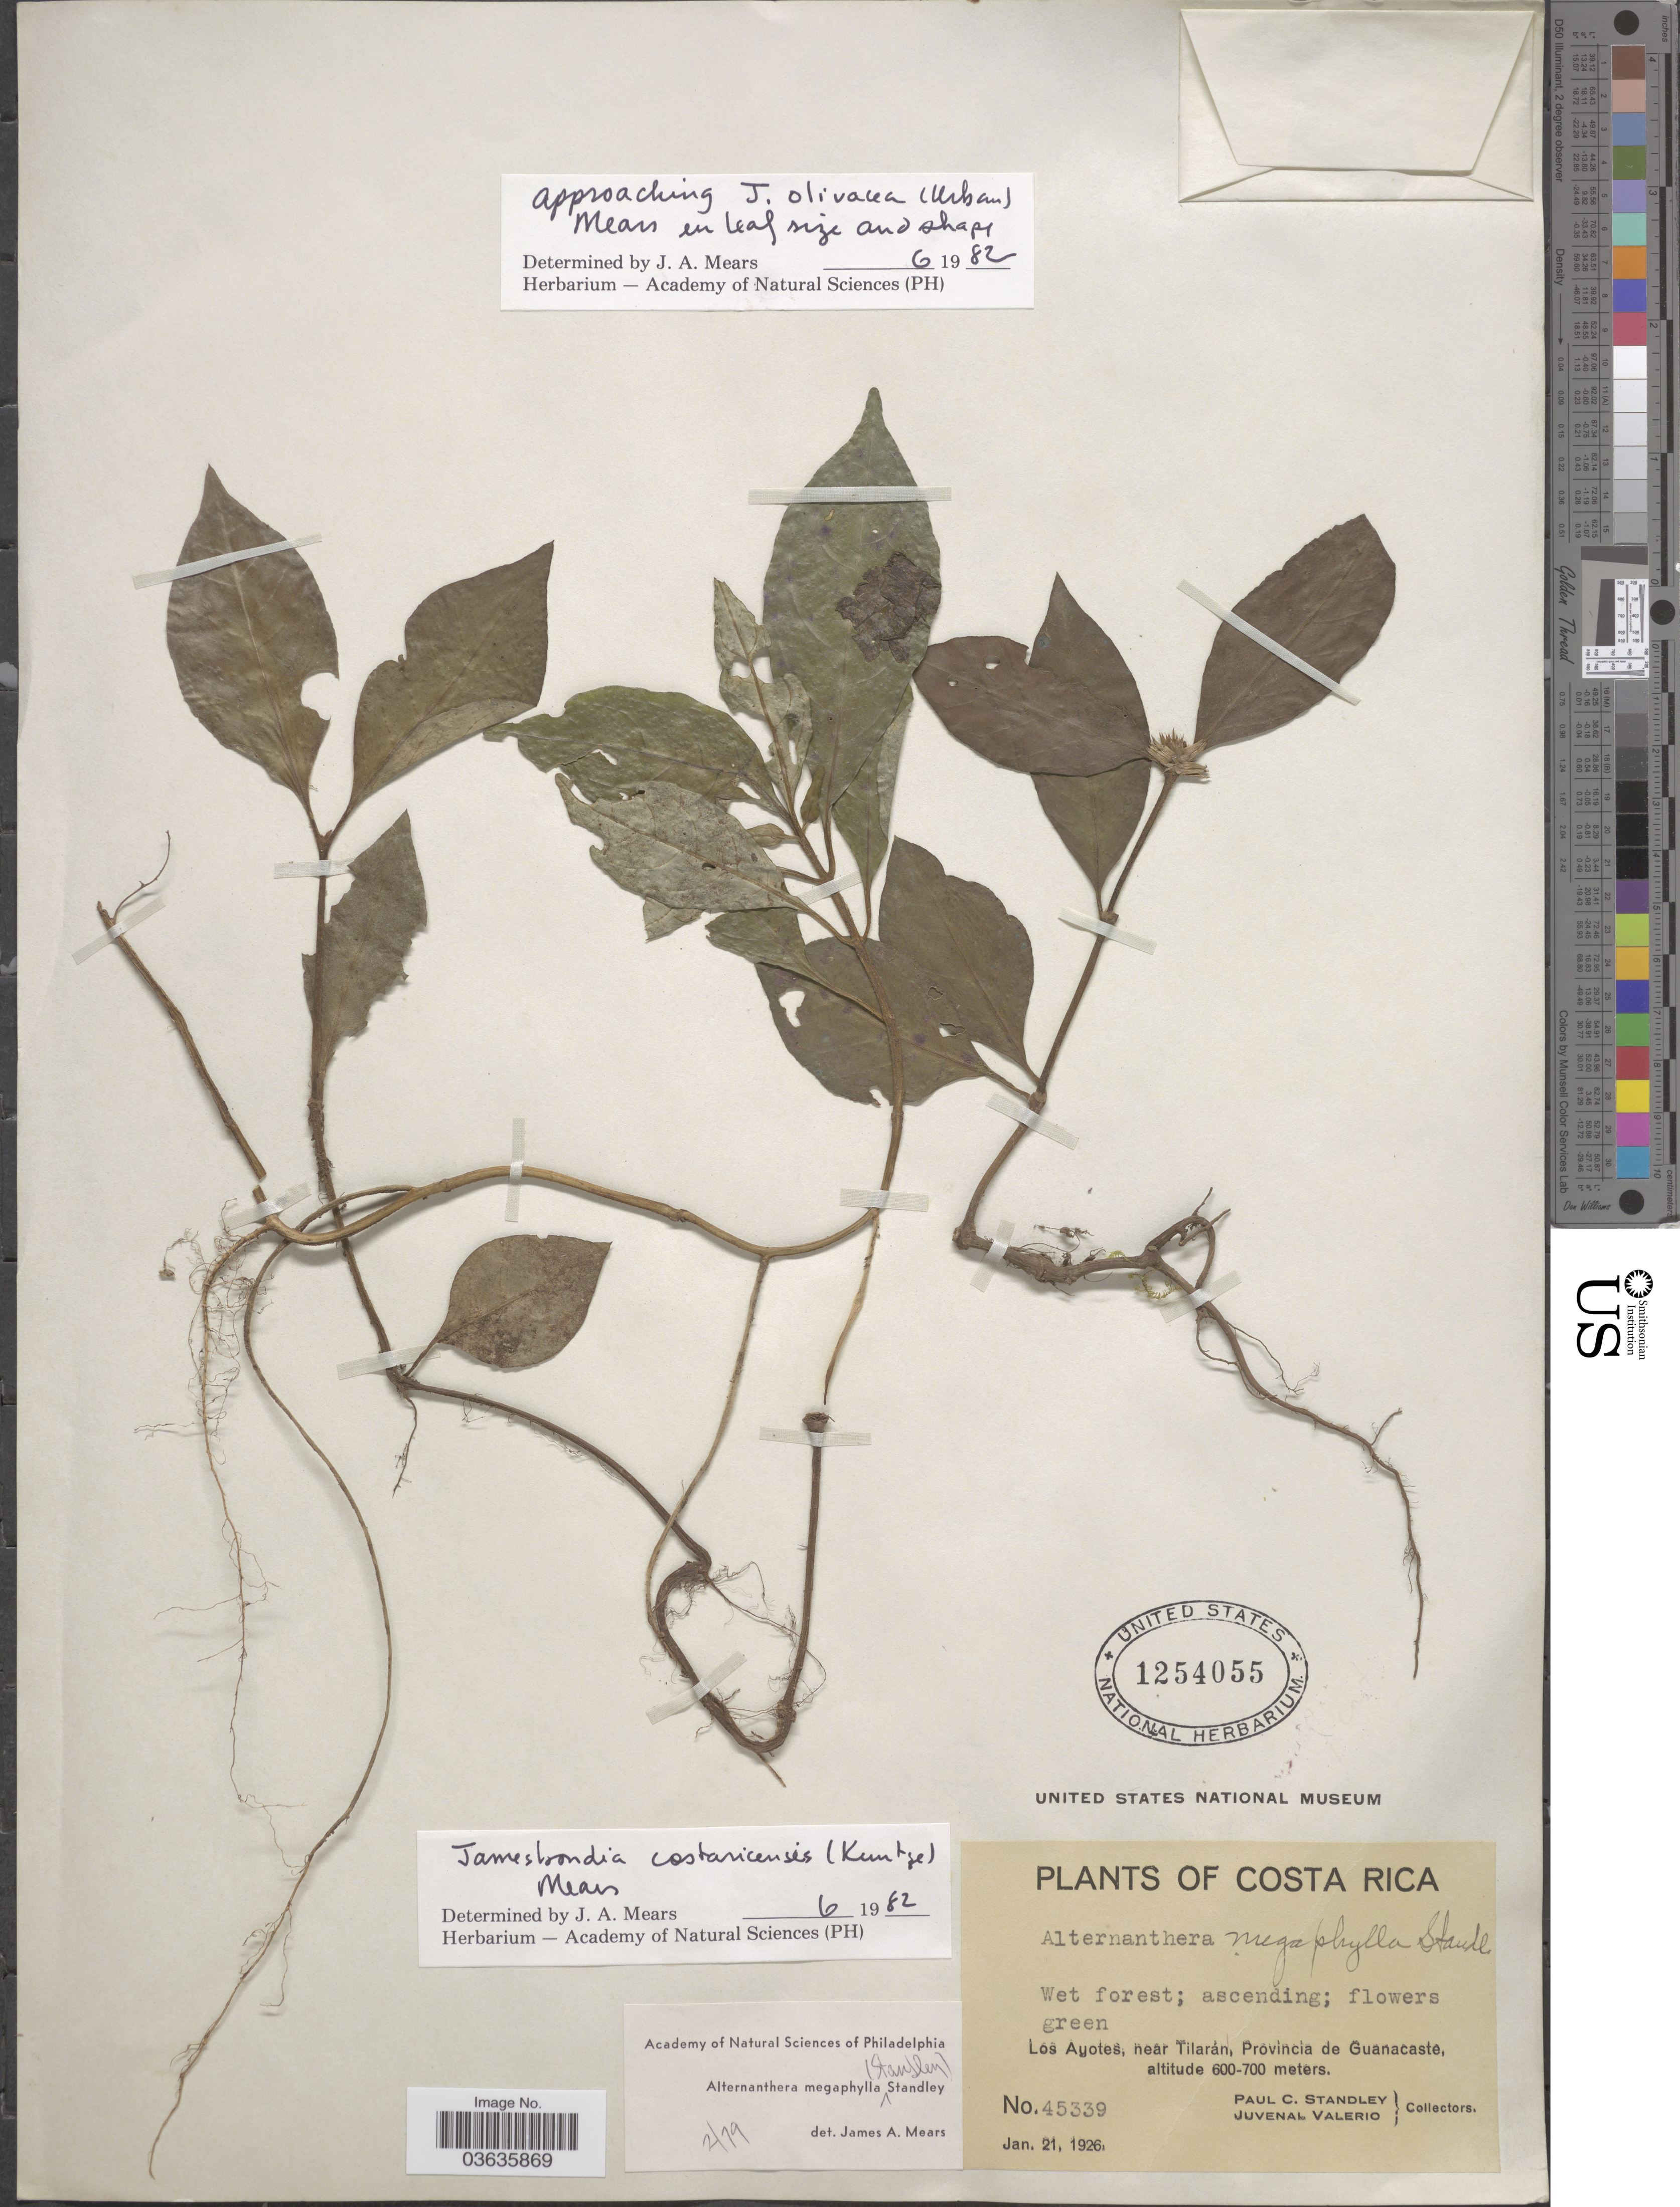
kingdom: Plantae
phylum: Tracheophyta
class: Magnoliopsida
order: Caryophyllales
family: Amaranthaceae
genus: Alternanthera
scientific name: Alternanthera megaphylla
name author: (Standl.) Standl.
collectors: P. C. Standley & J. Valerio R.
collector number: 45339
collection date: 1926-01-21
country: Costa Rica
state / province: Guanacaste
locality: Los Ayotes, near Tilarán.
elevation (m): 600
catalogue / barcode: US 1254055